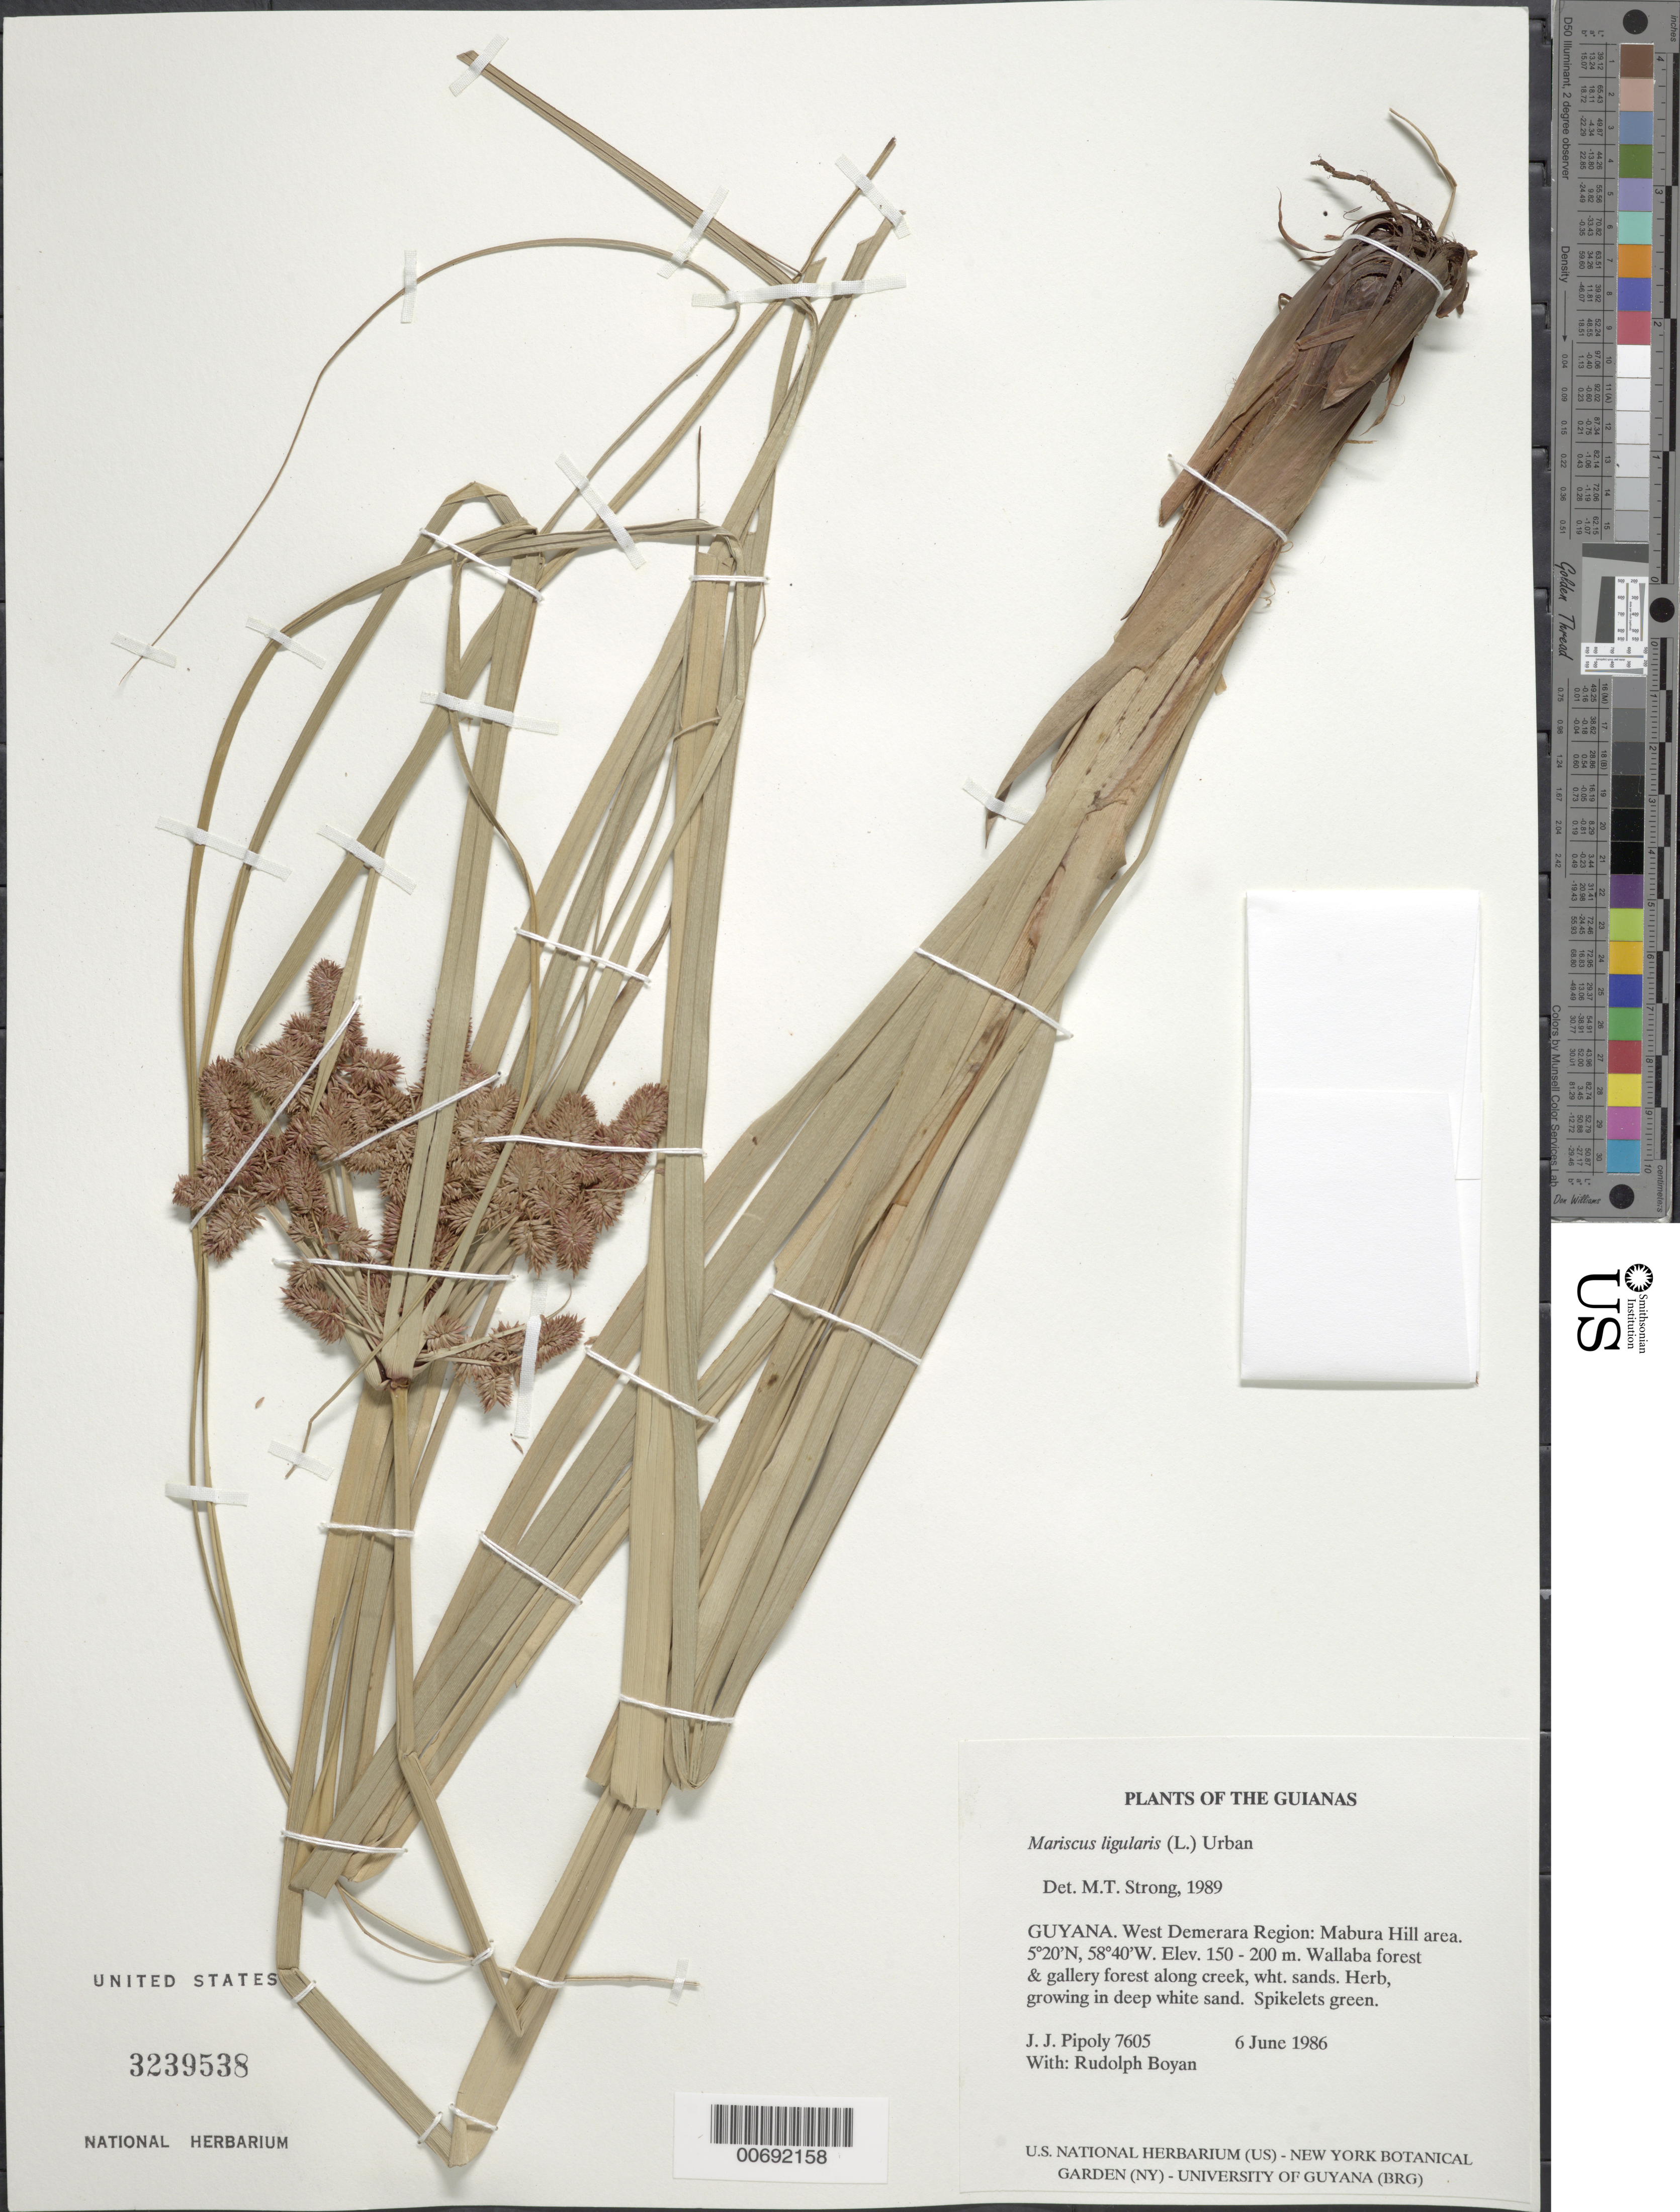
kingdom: Plantae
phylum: Tracheophyta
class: Liliopsida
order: Poales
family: Cyperaceae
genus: Cyperus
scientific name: Cyperus ligularis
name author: L.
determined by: Strong, Mark T., (BOT), Smithsonian Institution - National Museum of Natural History (UNITED STATES)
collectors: J. J. Pipoly & R. Boyan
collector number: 7605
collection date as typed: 6 June 1986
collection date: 1986-06-06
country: Guyana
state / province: U. Demerara-Berbice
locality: Mabura Hill area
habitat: Wallaba forest & gallery forest along creek, white sands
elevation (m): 150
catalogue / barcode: US 3239538